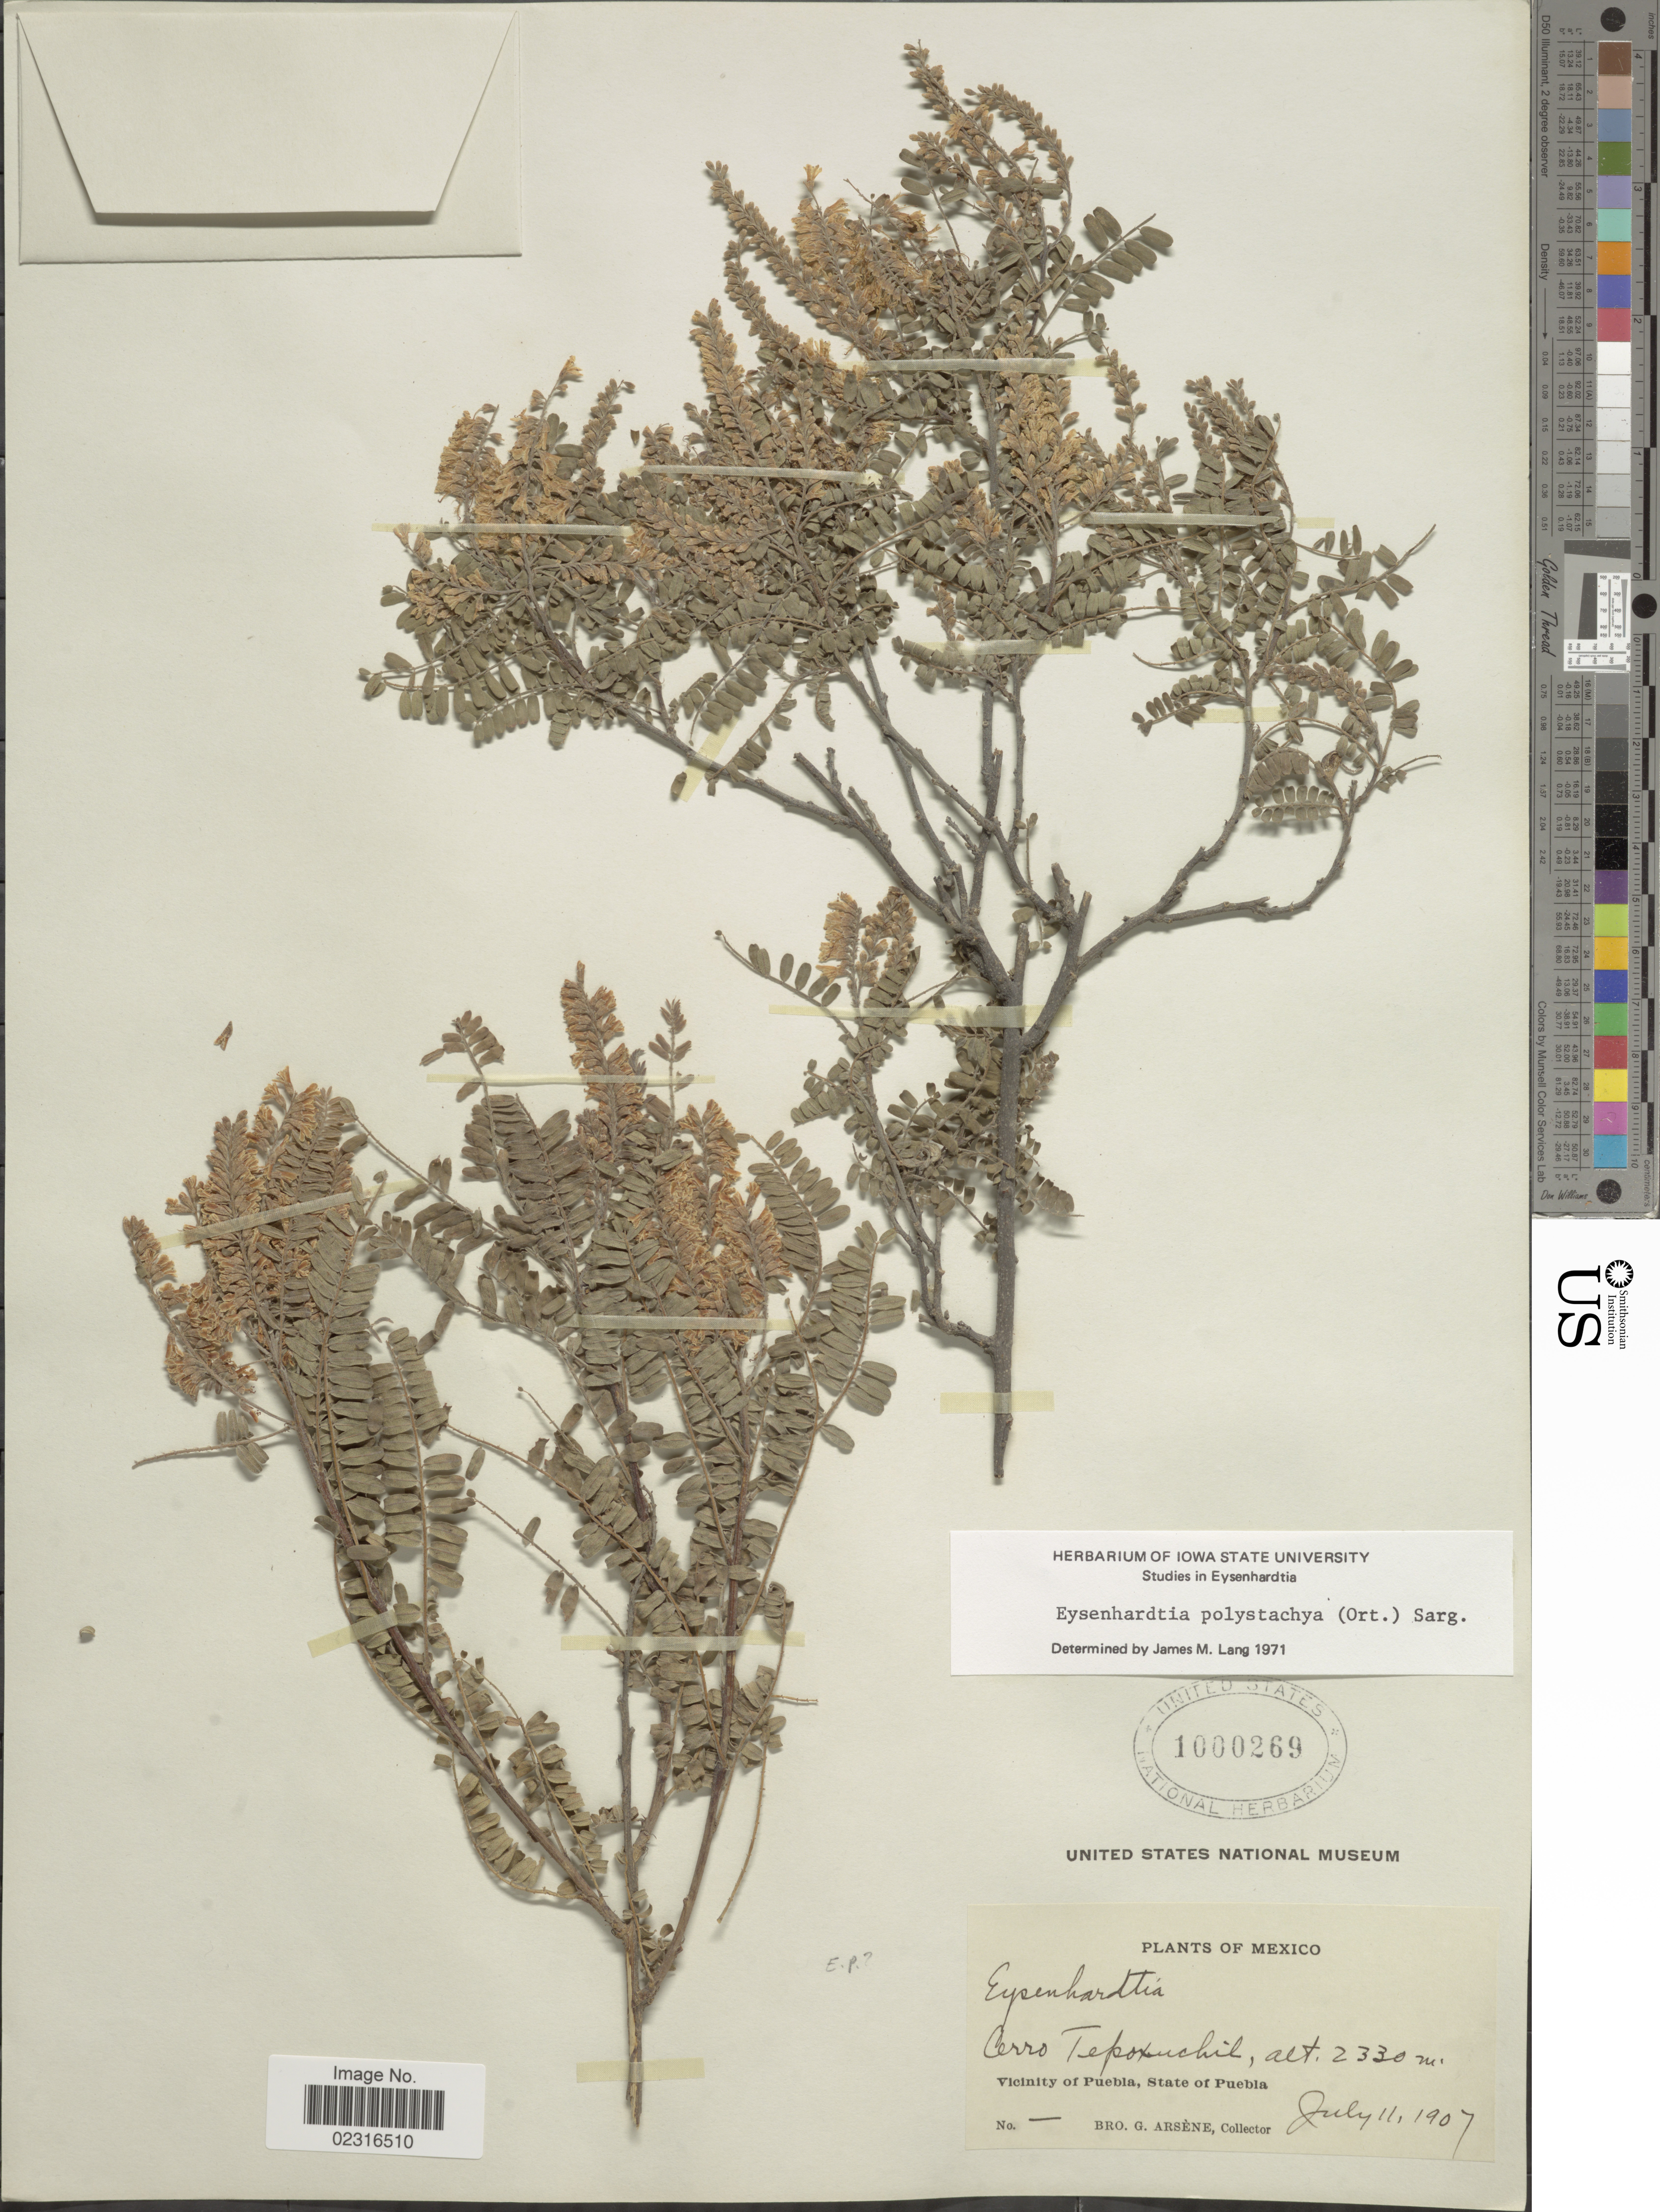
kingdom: Plantae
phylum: Tracheophyta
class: Magnoliopsida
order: Fabales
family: Fabaceae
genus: Eysenhardtia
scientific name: Eysenhardtia polystachya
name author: (Ortega) Sarg.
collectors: Bro. G. Arsène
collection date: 1907-07-11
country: Mexico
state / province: Puebla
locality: Cerro Tepoxuchil, vicinity of Puebla.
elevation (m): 2330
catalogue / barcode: US 1000269